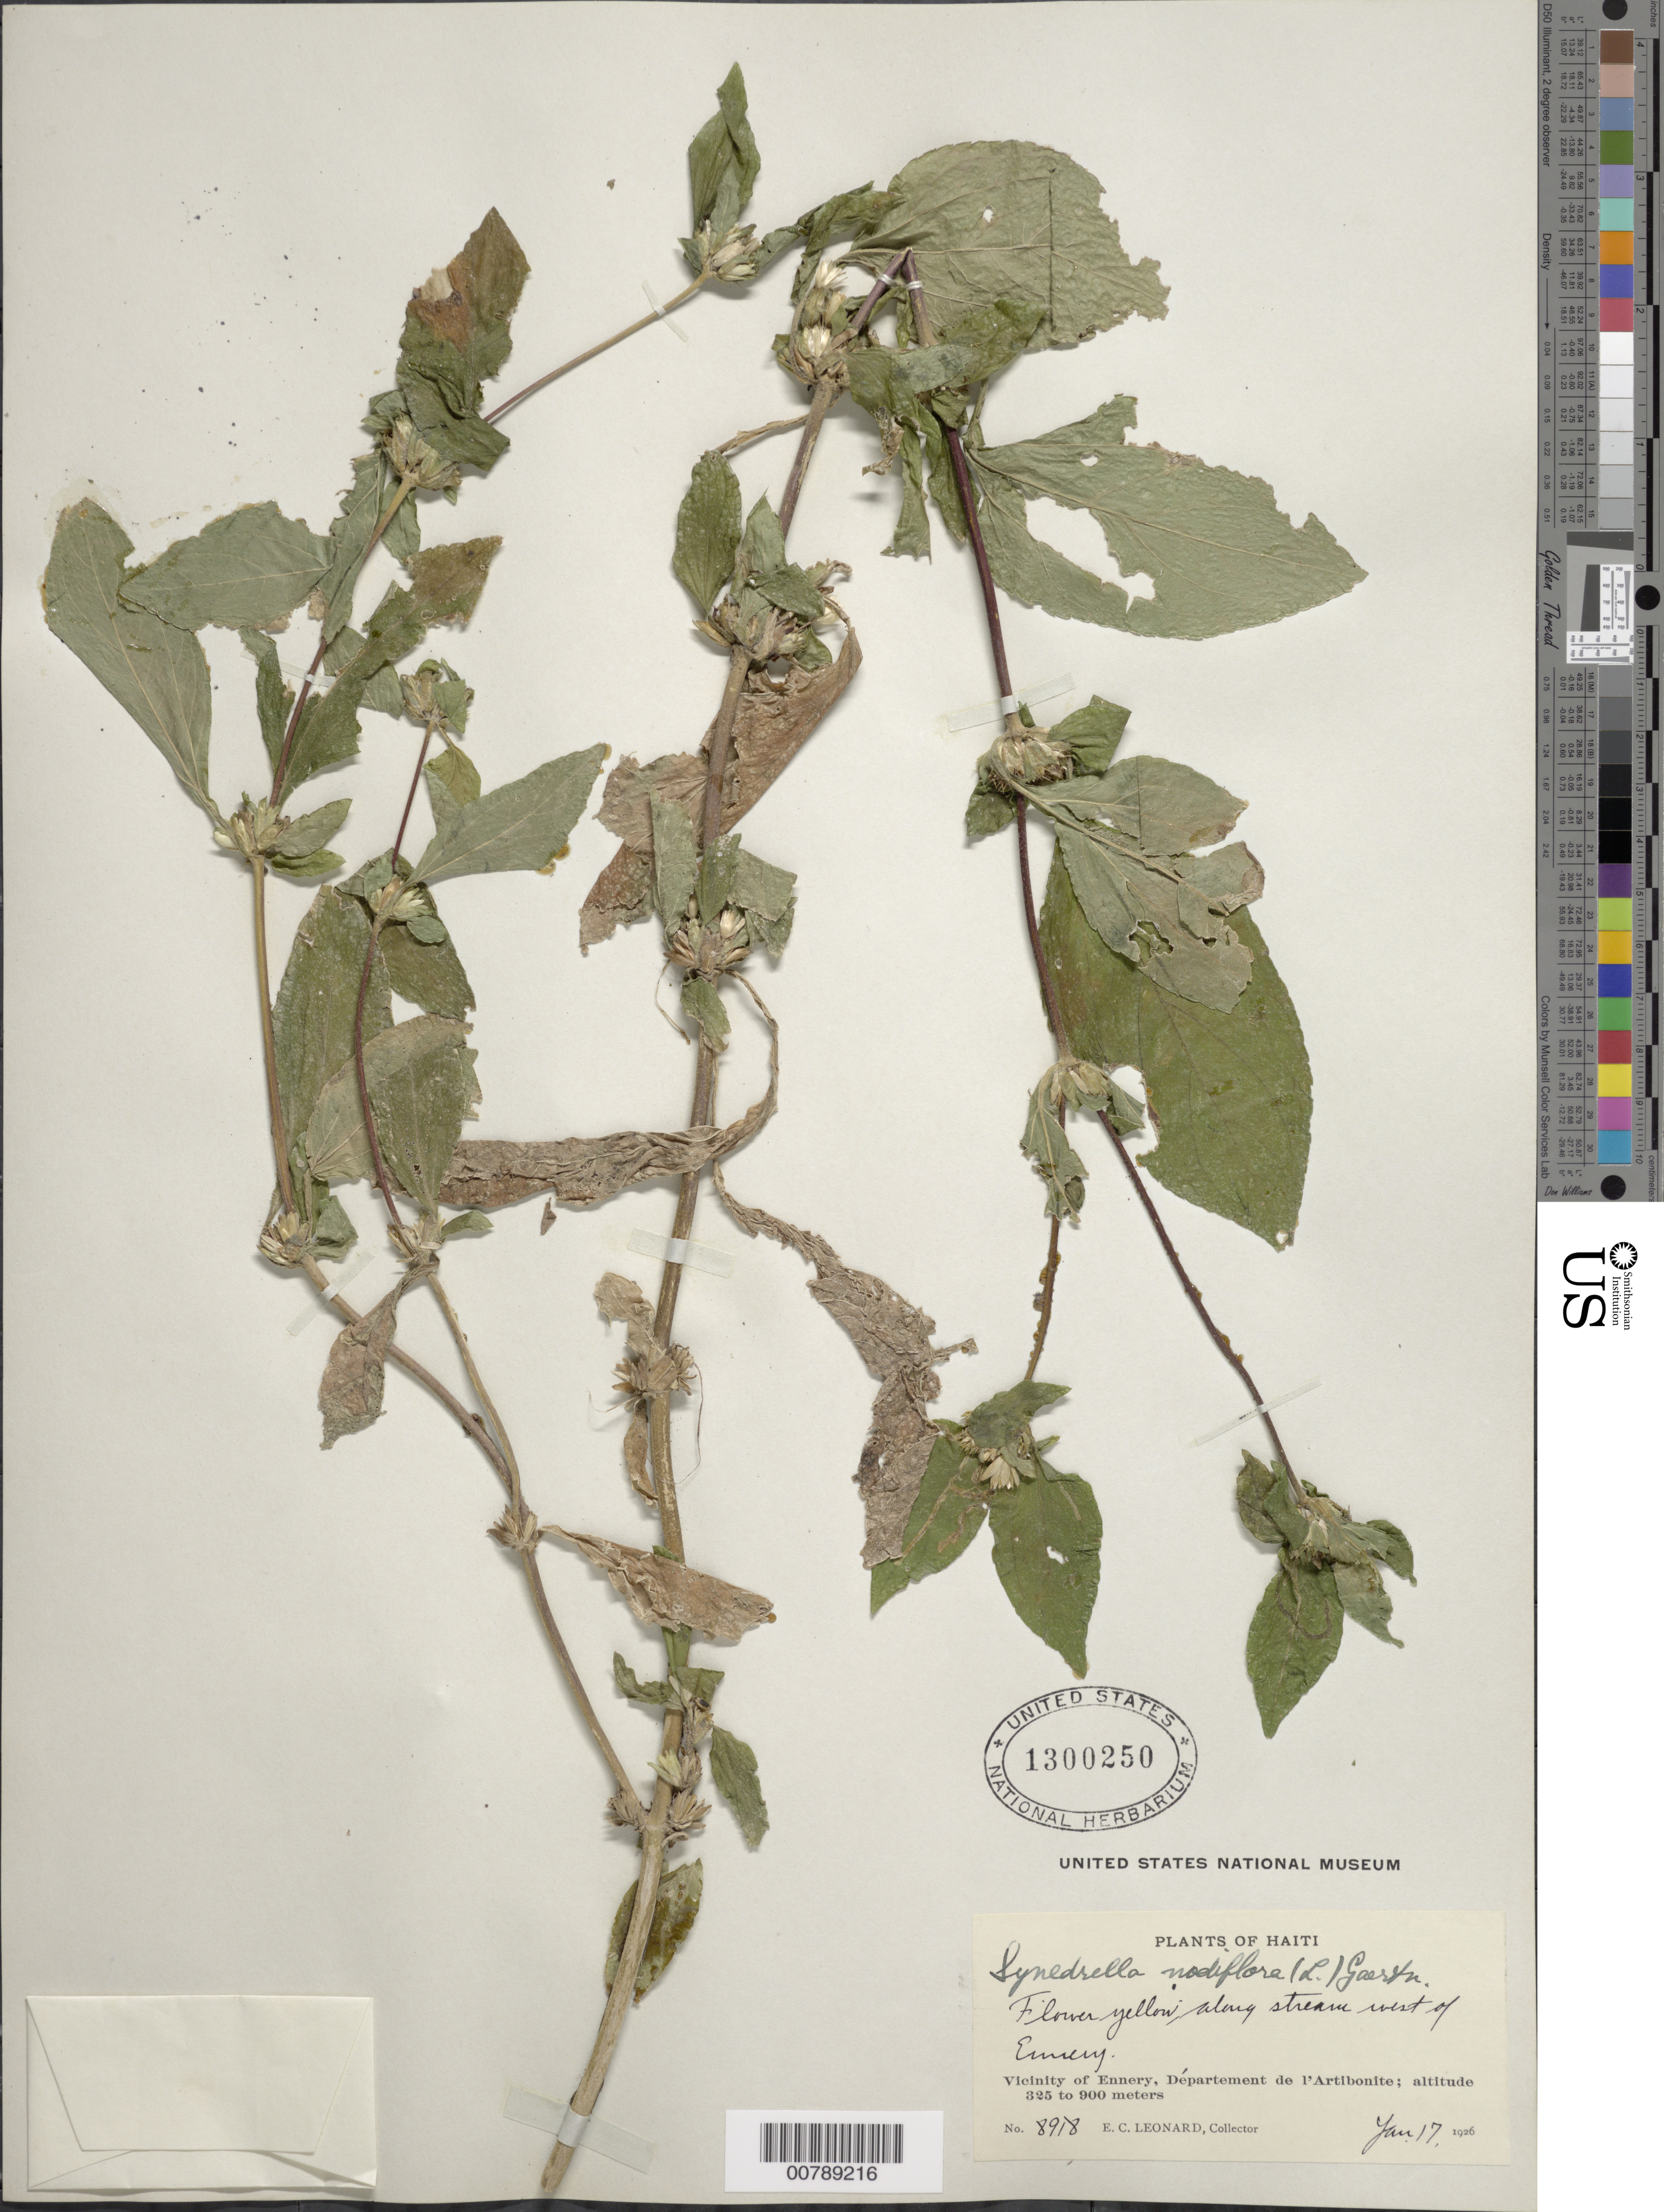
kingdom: Plantae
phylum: Tracheophyta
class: Magnoliopsida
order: Asterales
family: Asteraceae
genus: Synedrella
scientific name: Synedrella nodiflora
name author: (L.) Gaertn.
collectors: E. C. Leonard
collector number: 8918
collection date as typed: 17 Jan 1926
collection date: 1926-01-17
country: Haiti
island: Hispaniola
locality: Vicinity of Ennery, Département de l'Artibonite. Along stream west of Ennery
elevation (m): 325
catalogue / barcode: US 1300250